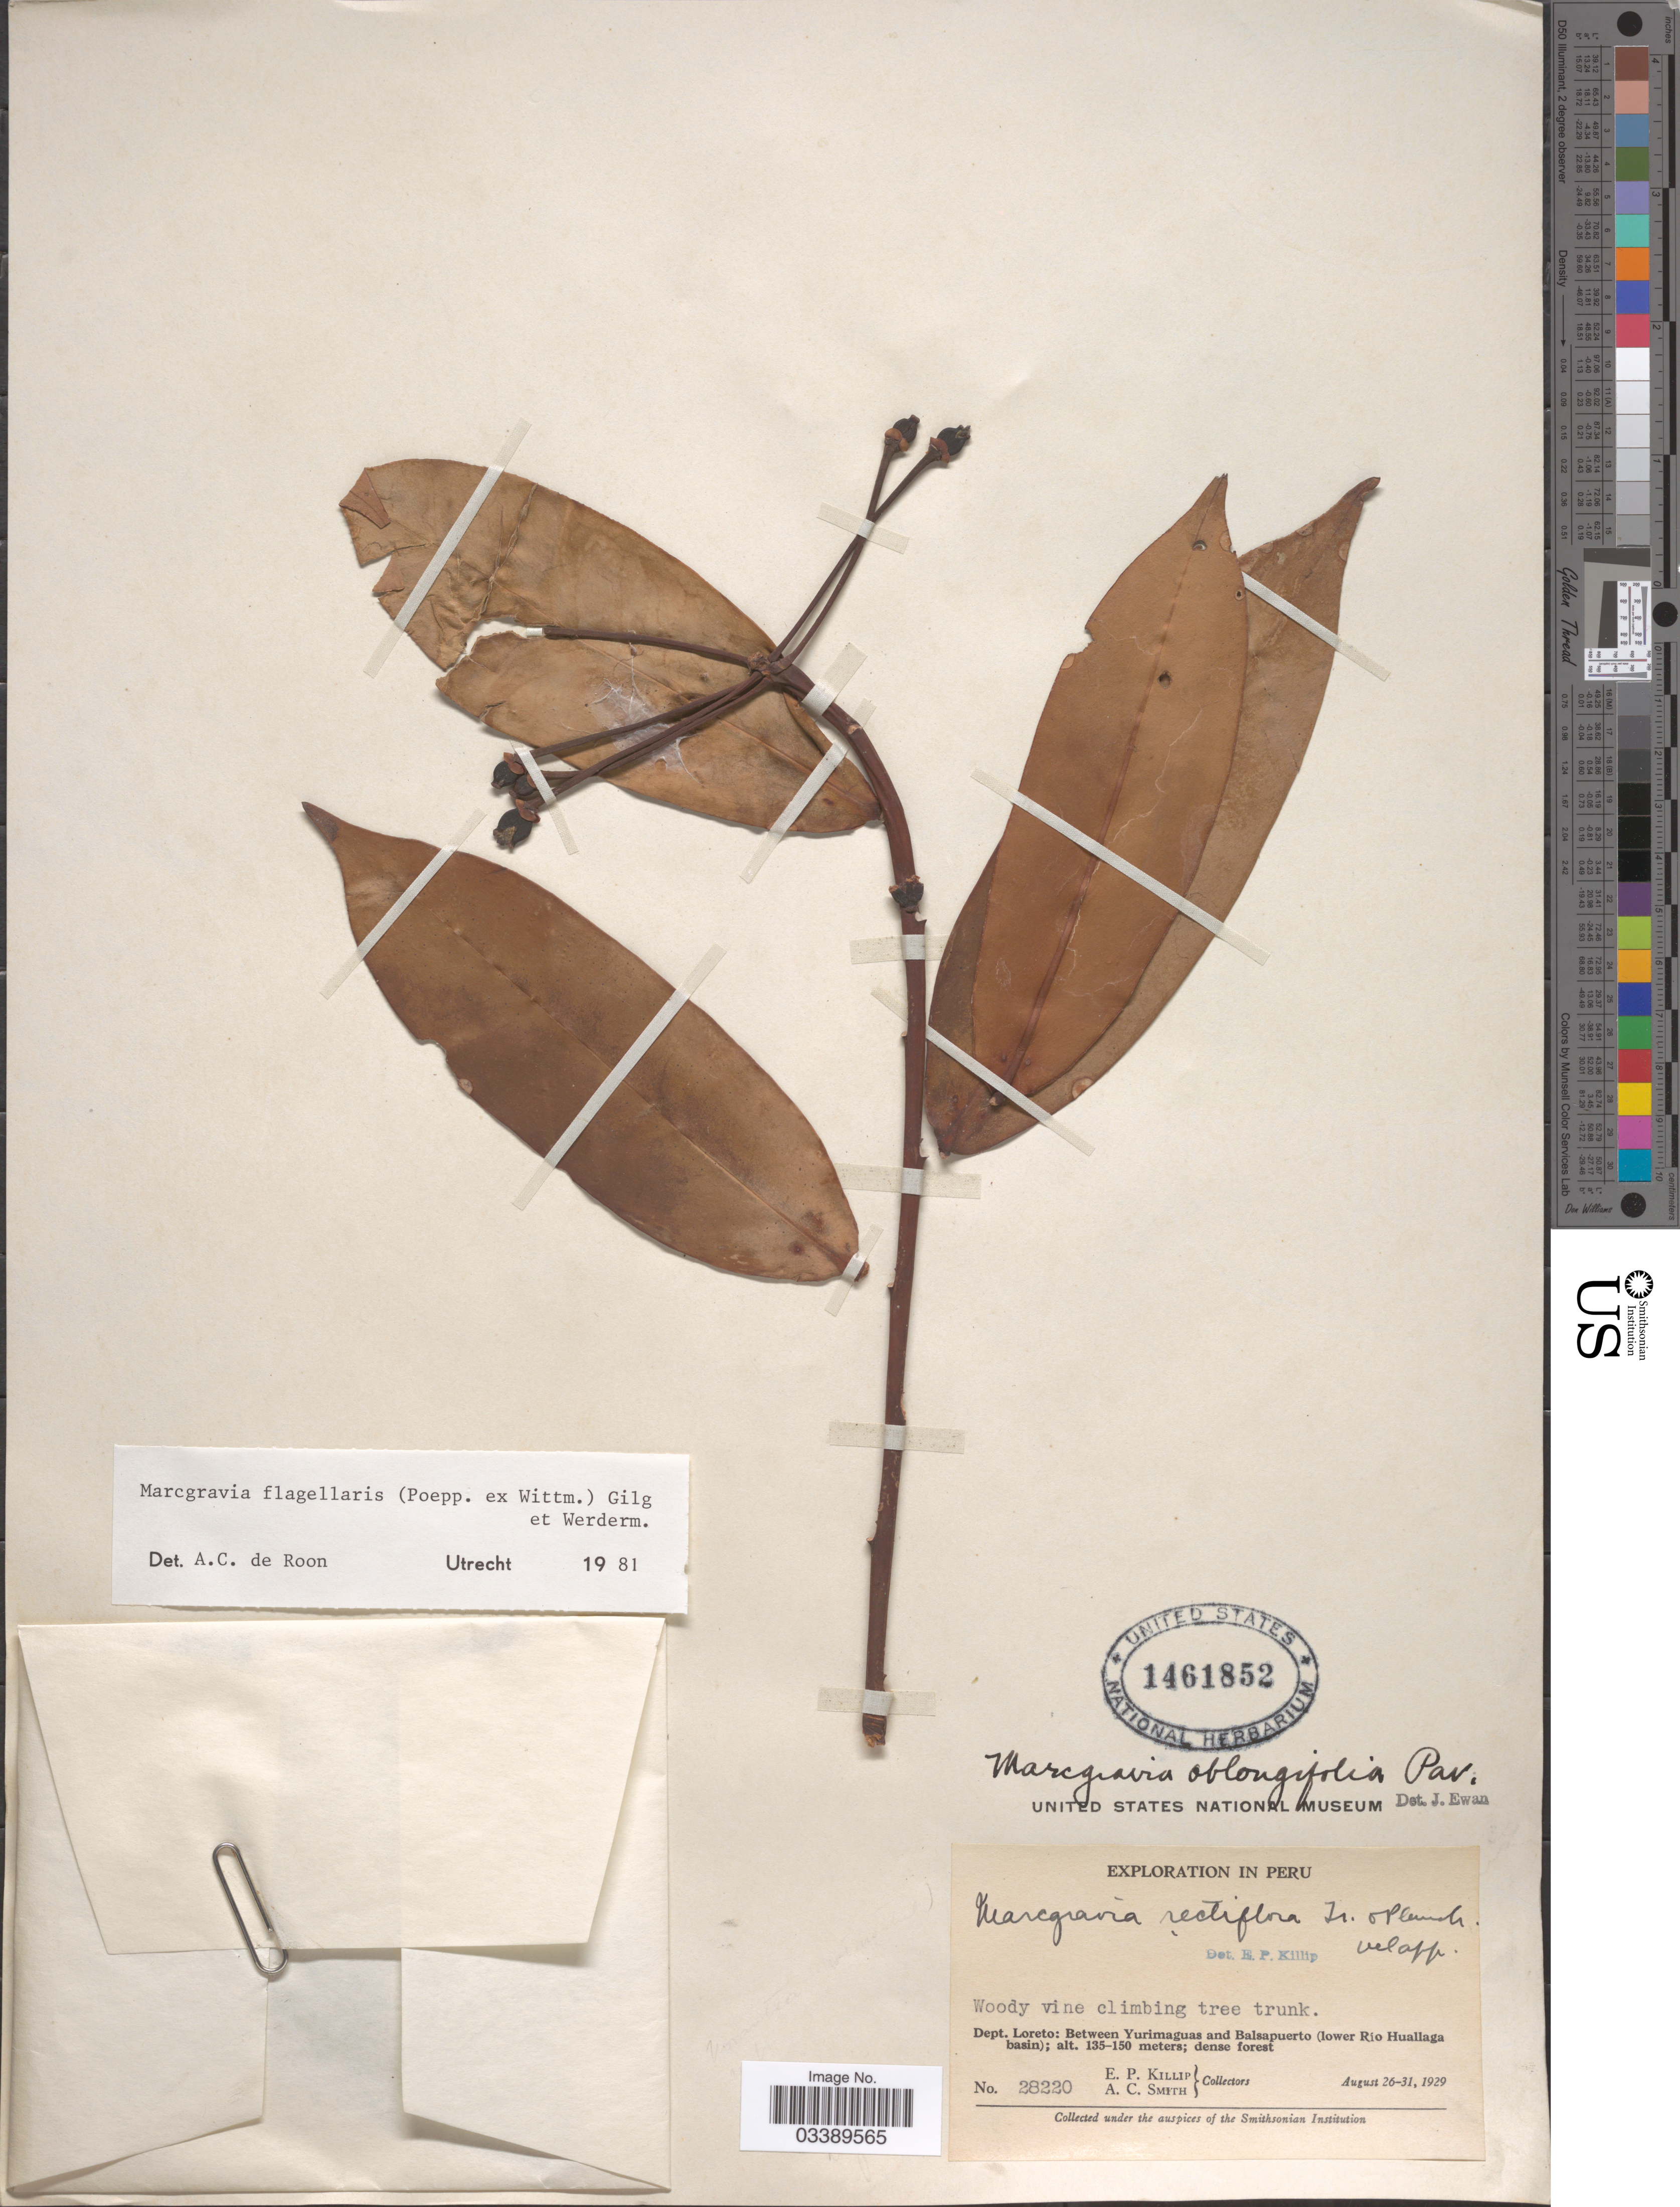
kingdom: Plantae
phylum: Tracheophyta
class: Magnoliopsida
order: Ericales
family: Marcgraviaceae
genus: Marcgravia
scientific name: Marcgravia flagellaris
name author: (Poepp. ex Wittm.) Poepp. ex Gilg & Werderm.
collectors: E. P. Killip & A. C. Smith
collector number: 28220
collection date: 1929-08-26/1929-08-31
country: Peru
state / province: Loreto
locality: Dept. Loreto: Between Yurimaguas and Balsapuerto (lower Río Huallaga basin).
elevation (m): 135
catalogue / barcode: US 1461852